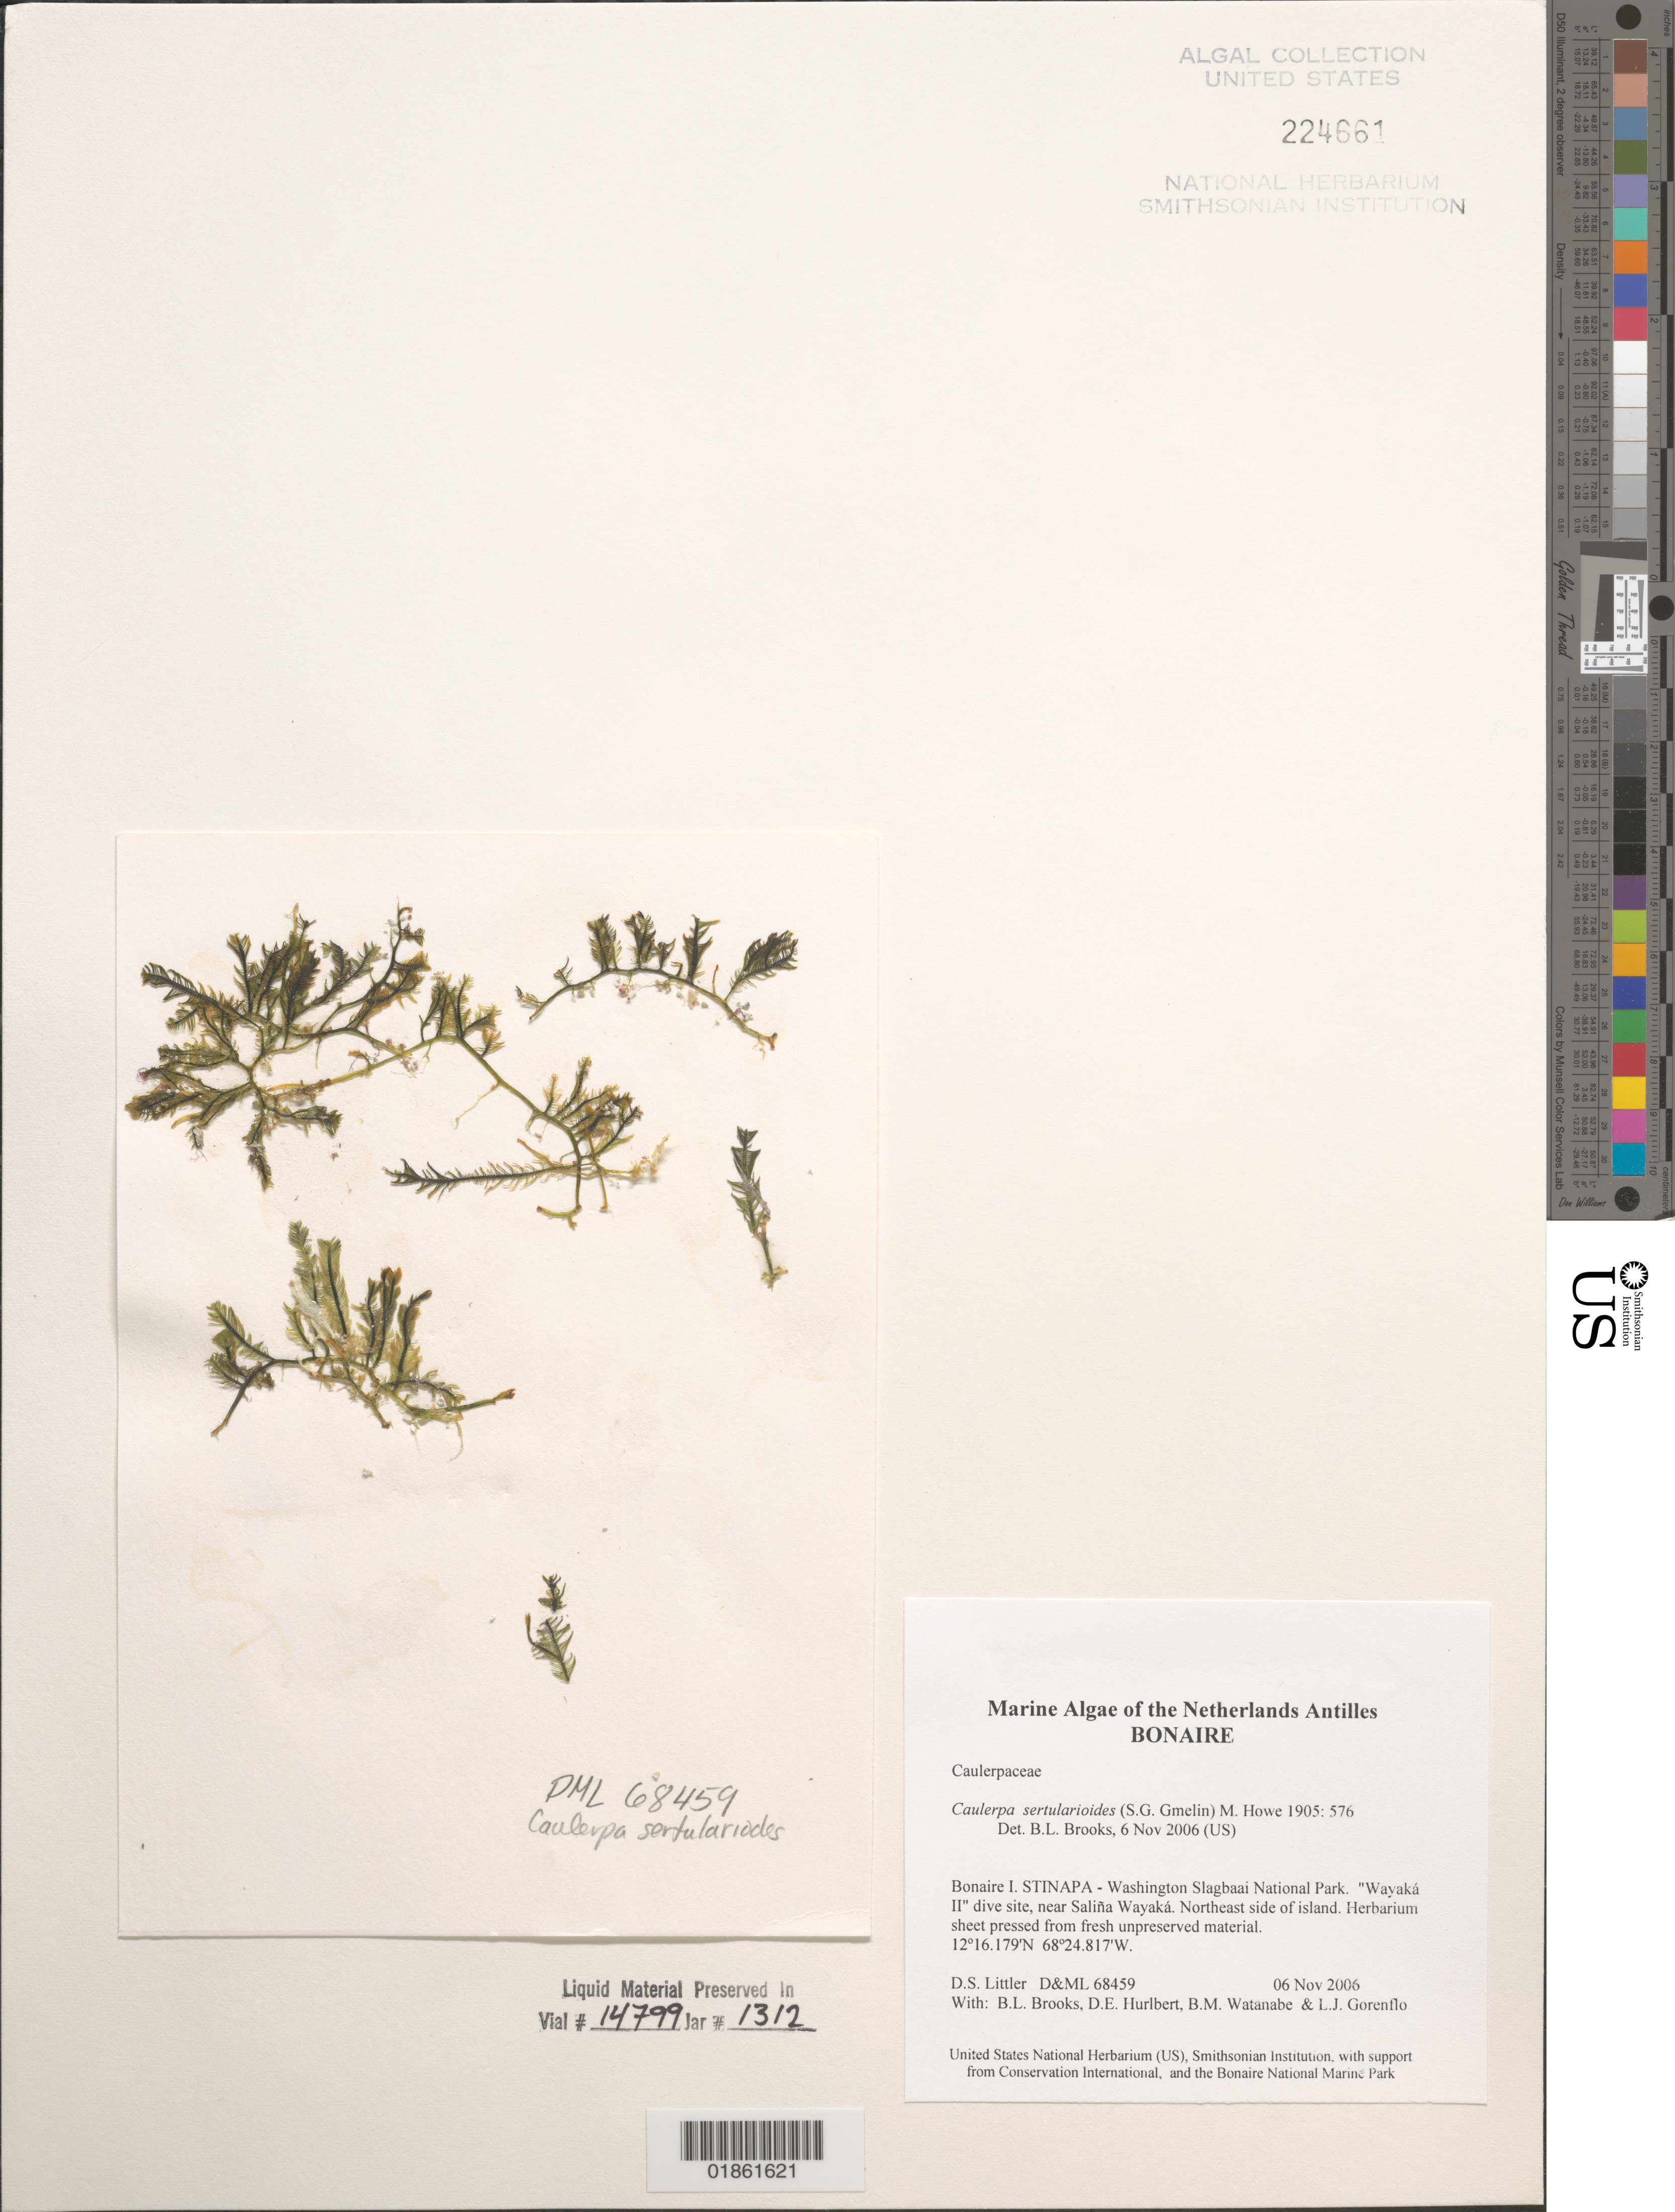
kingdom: Plantae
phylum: Chlorophyta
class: Ulvophyceae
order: Bryopsidales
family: Caulerpaceae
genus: Caulerpa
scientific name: Caulerpa sertularioides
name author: (S.G. Gmel.) M. Howe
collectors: D. S. Littler, M. M. Littler, D. Hurlburt & L. Gorenflo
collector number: D&ML 68459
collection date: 2006-11-06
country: Netherlands Antilles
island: Bonaire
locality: Bonaire. Wayaka II dive site.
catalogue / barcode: US 224661